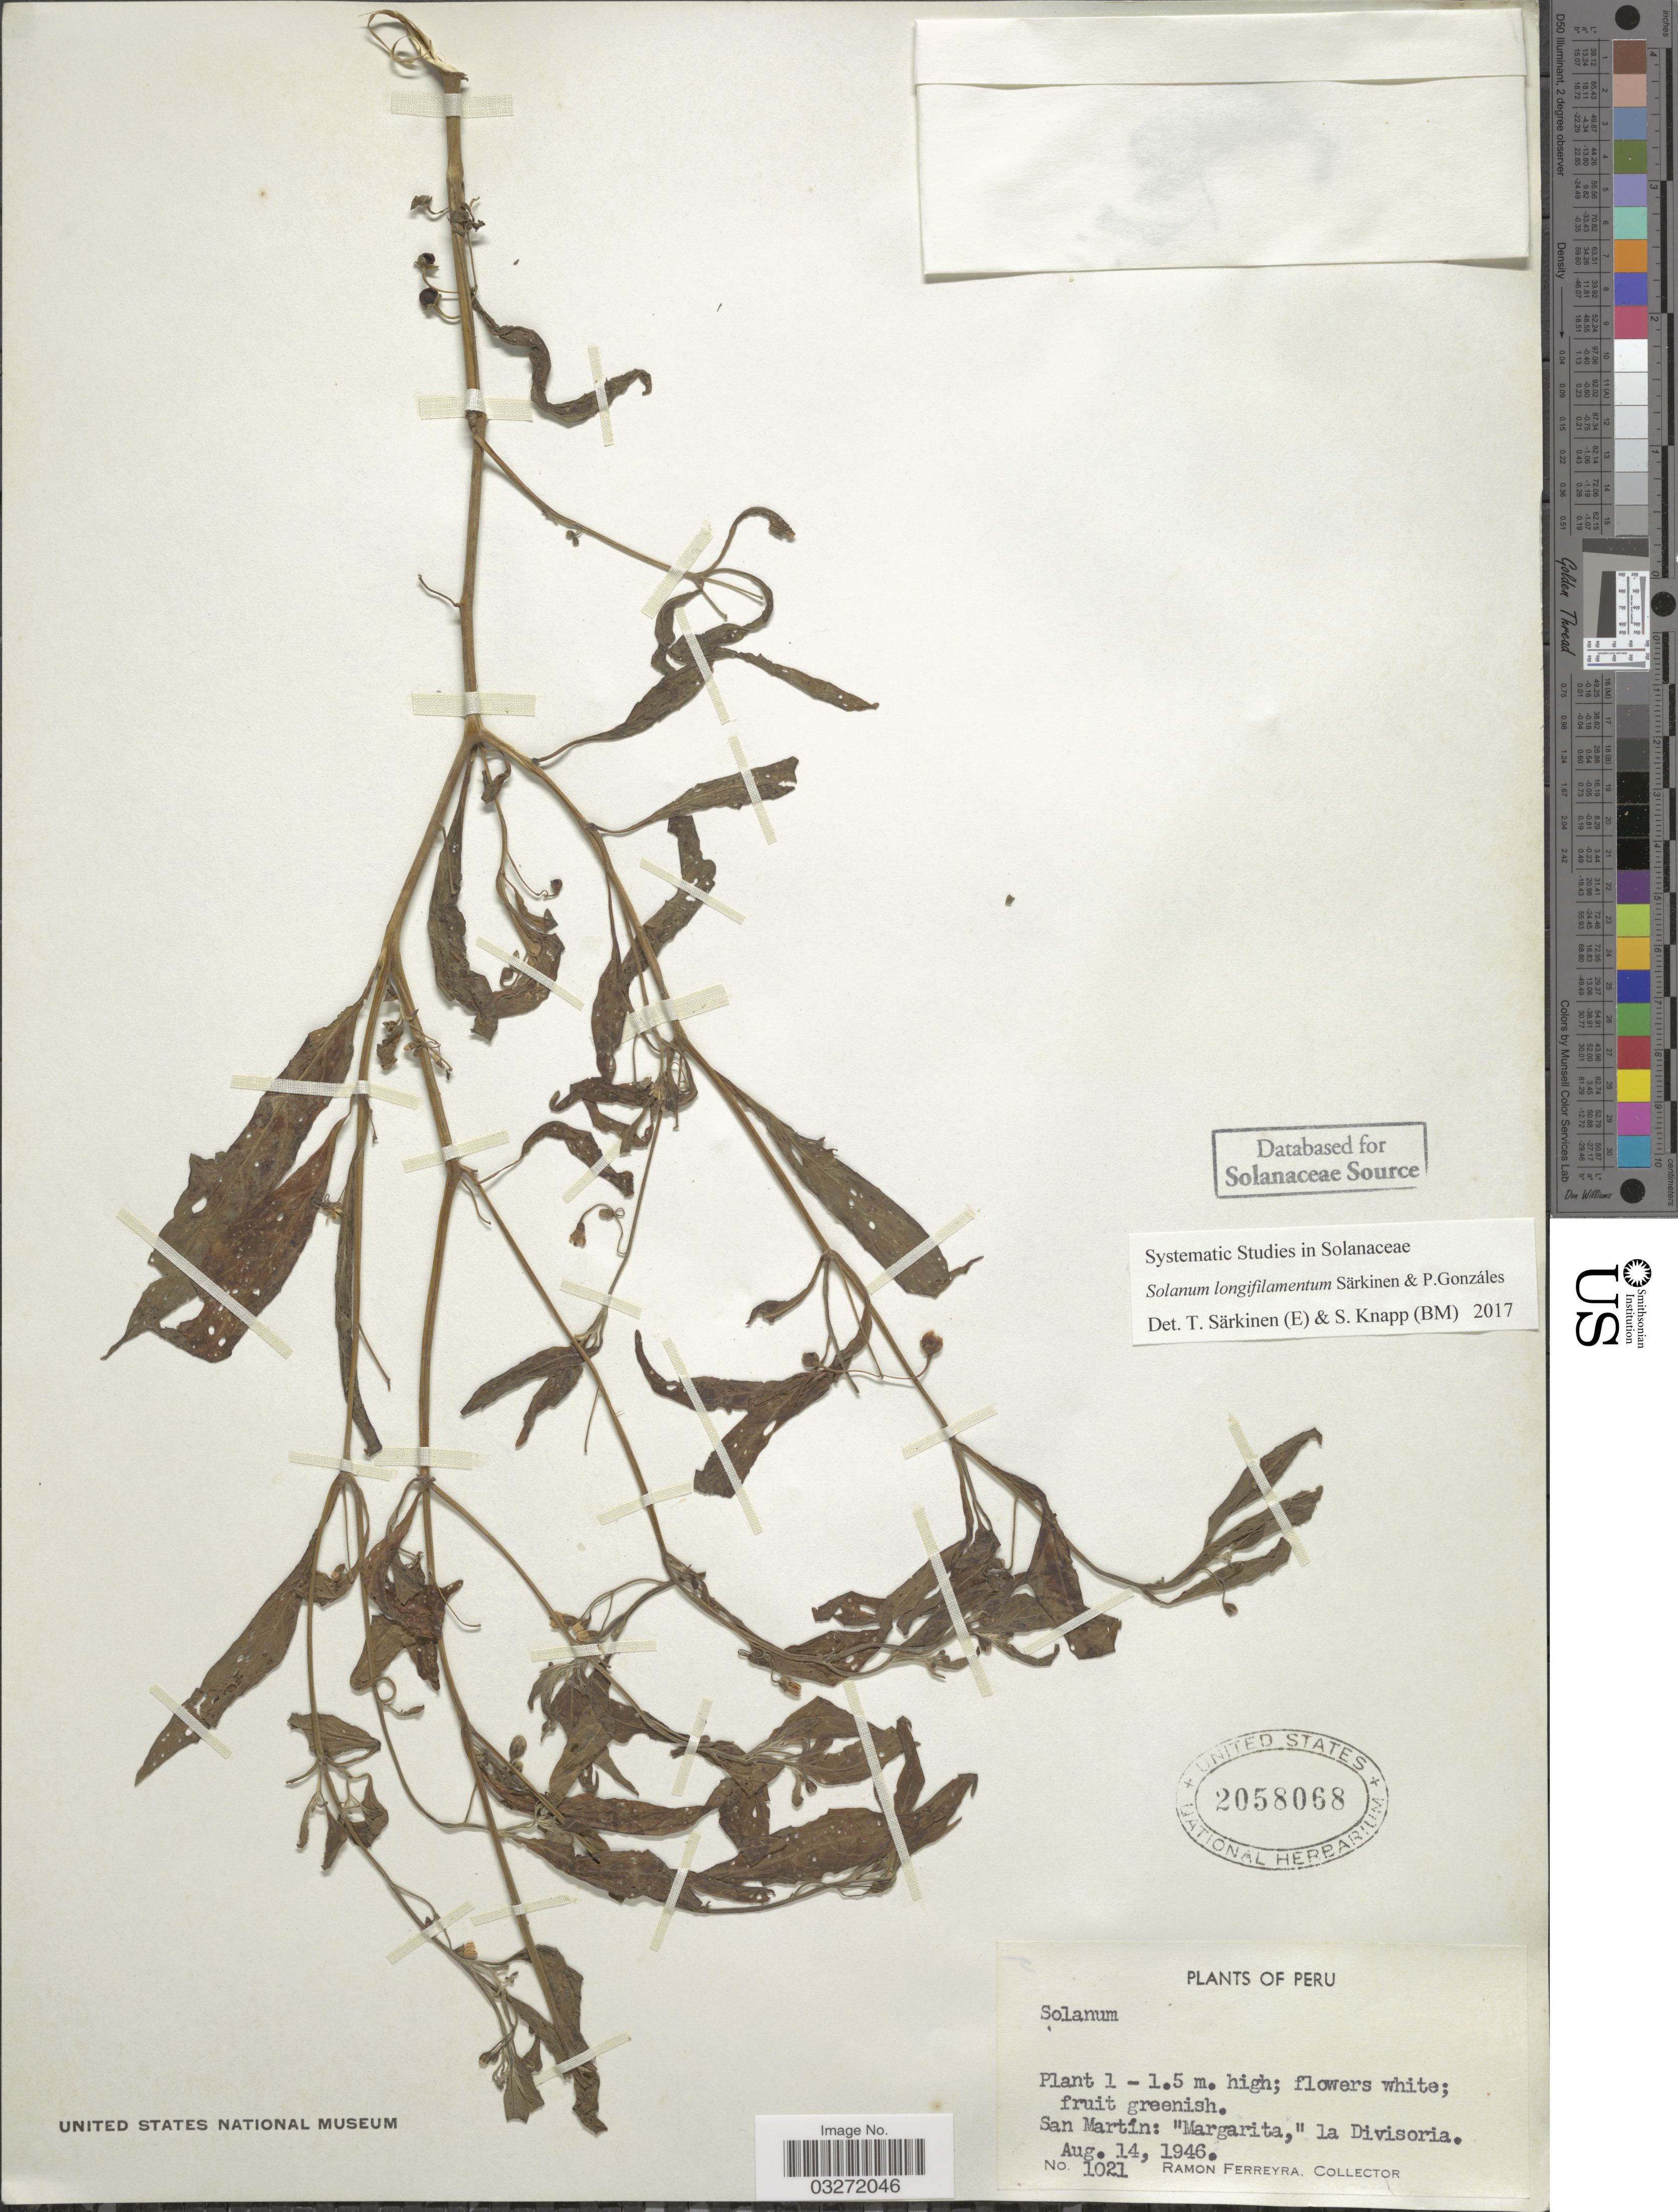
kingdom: Plantae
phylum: Tracheophyta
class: Magnoliopsida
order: Solanales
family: Solanaceae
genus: Solanum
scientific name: Solanum longifilamentum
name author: Särkinen & P. Gonzáles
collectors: R. A. Ferreyra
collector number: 1021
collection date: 1946-08-14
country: Peru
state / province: San Martín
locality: San Martín: "Margarita", la Divisoria.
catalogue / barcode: US 2058068